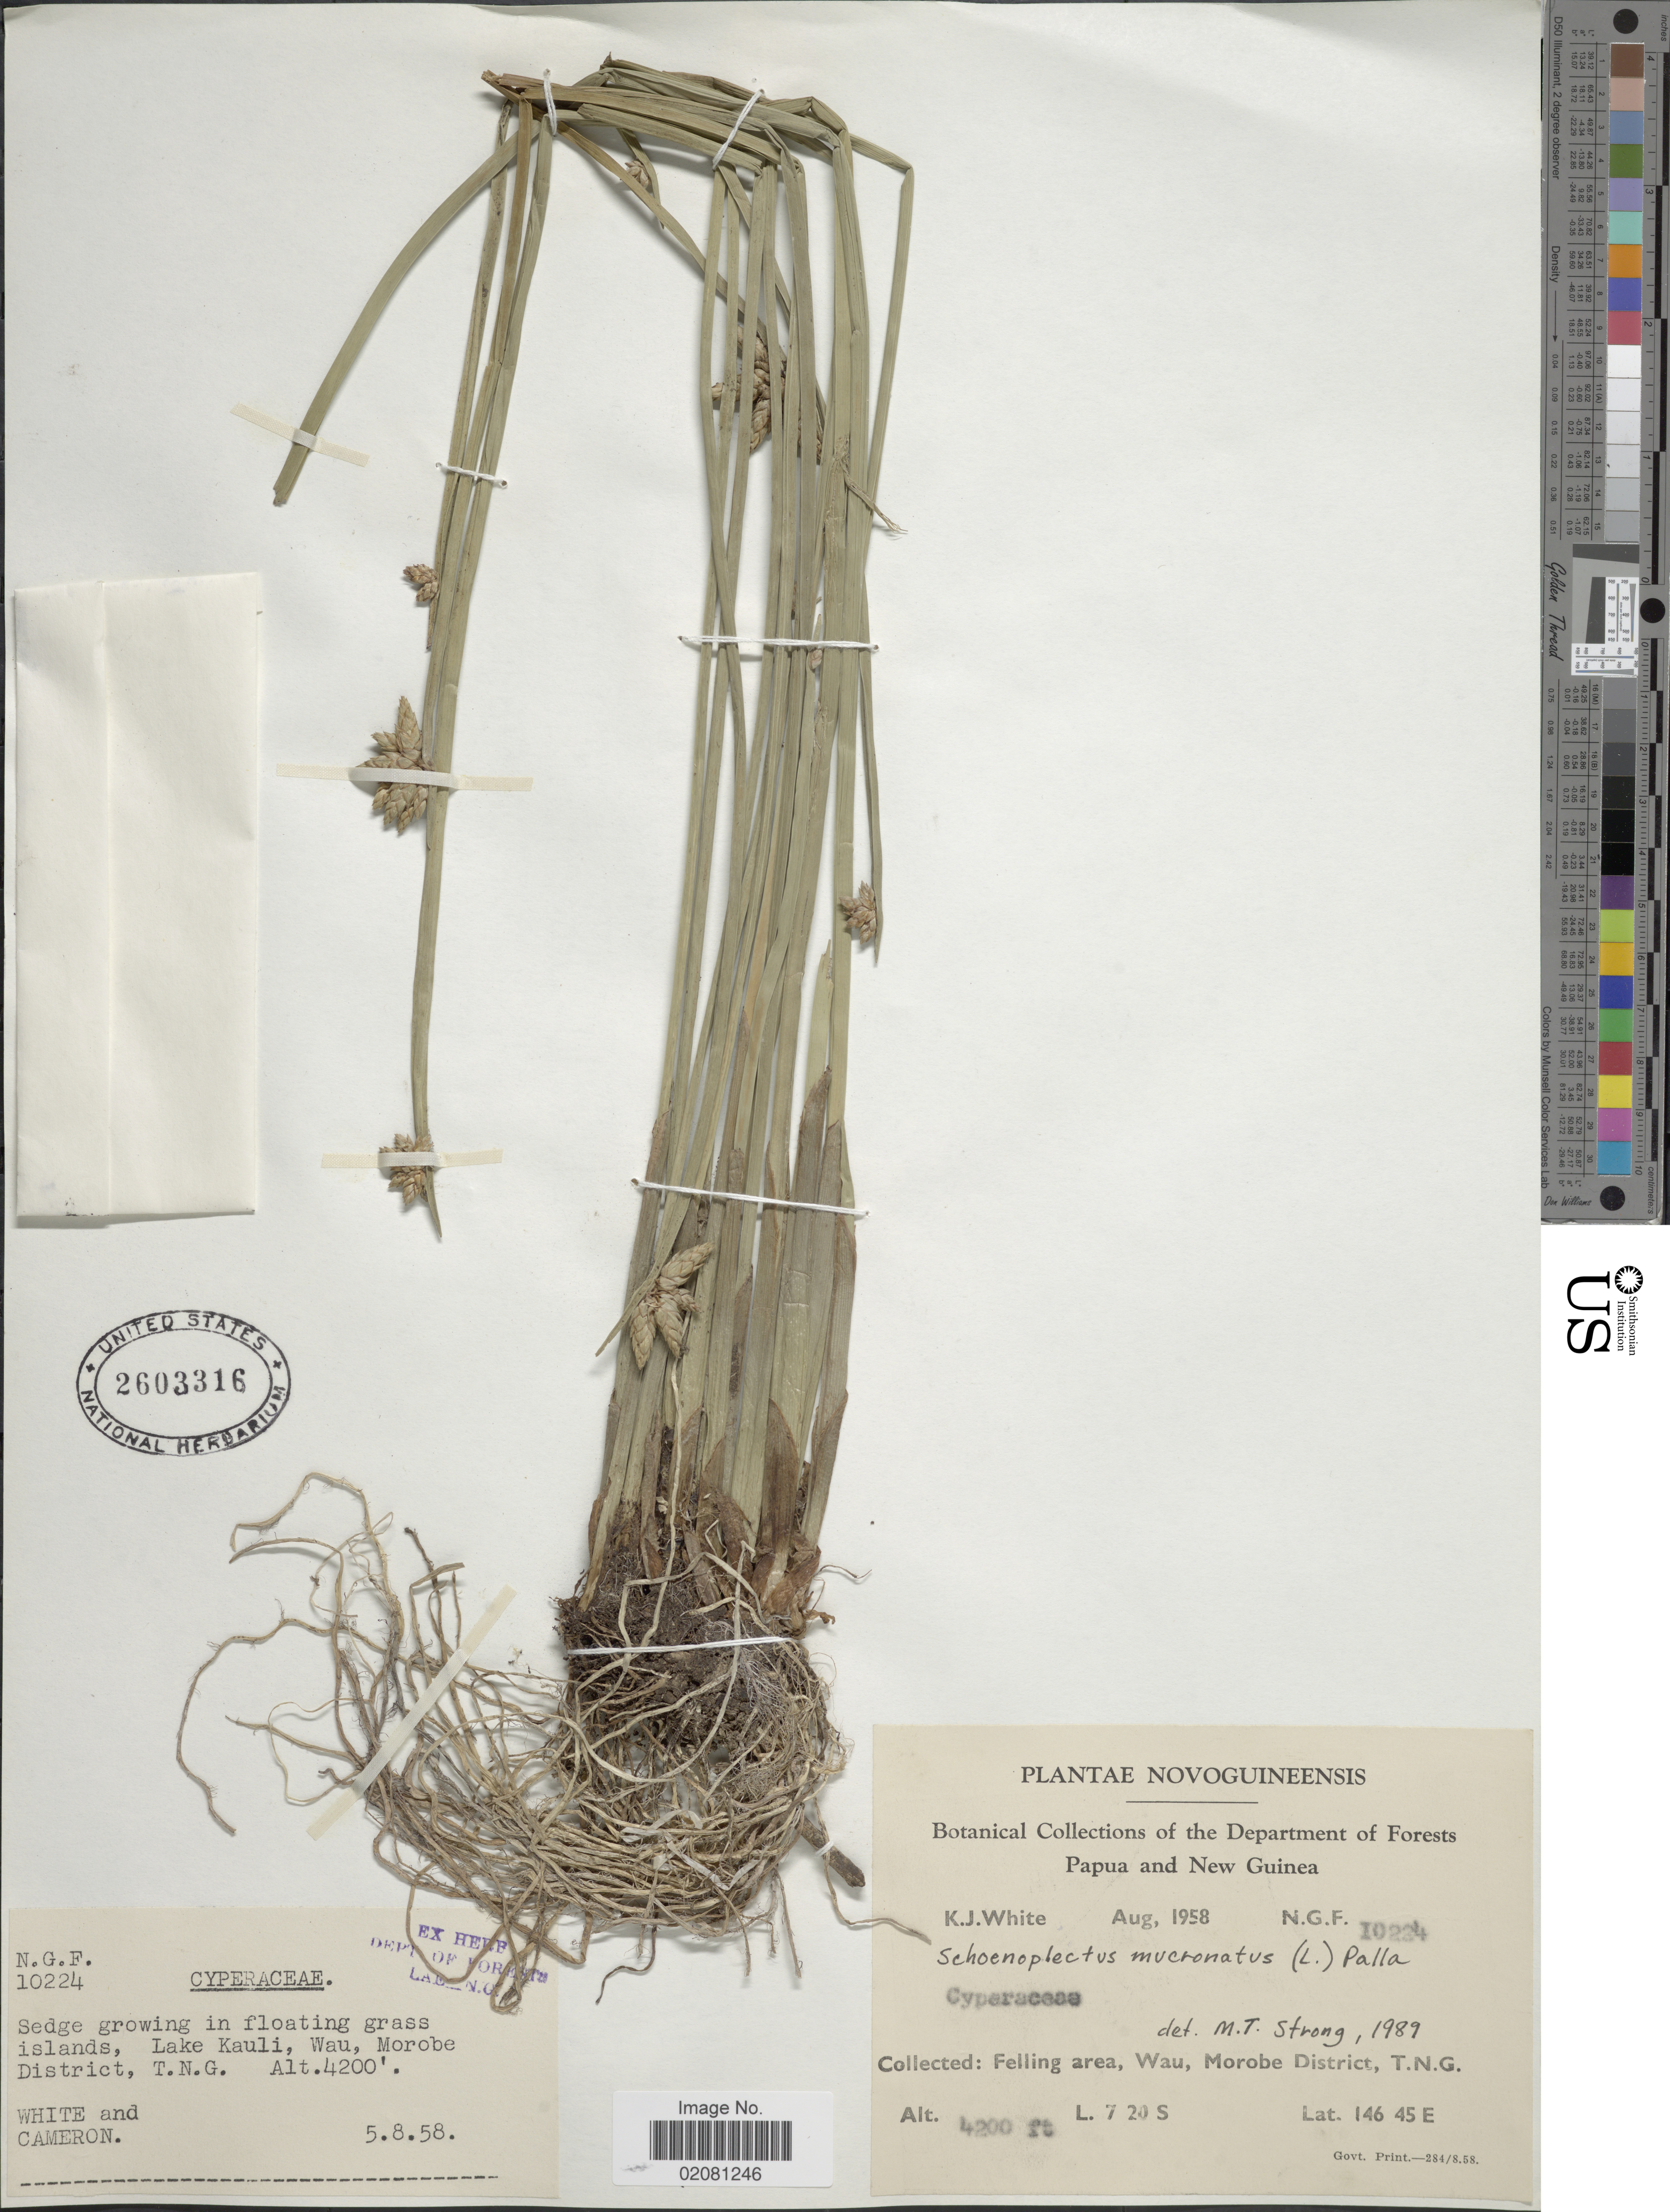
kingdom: Plantae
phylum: Tracheophyta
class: Liliopsida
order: Poales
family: Cyperaceae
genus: Schoenoplectiella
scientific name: Schoenoplectiella mucronata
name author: (L.) Jung & Choi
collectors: K. J. White & -. Cameron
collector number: N.G.F. 10224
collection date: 1958-08-05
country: Papua New Guinea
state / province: Morobe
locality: Felling Area, Wau, T. N. G., sedge growing in floating grass islands, Lake Kauli.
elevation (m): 1280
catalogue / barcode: US 2603316